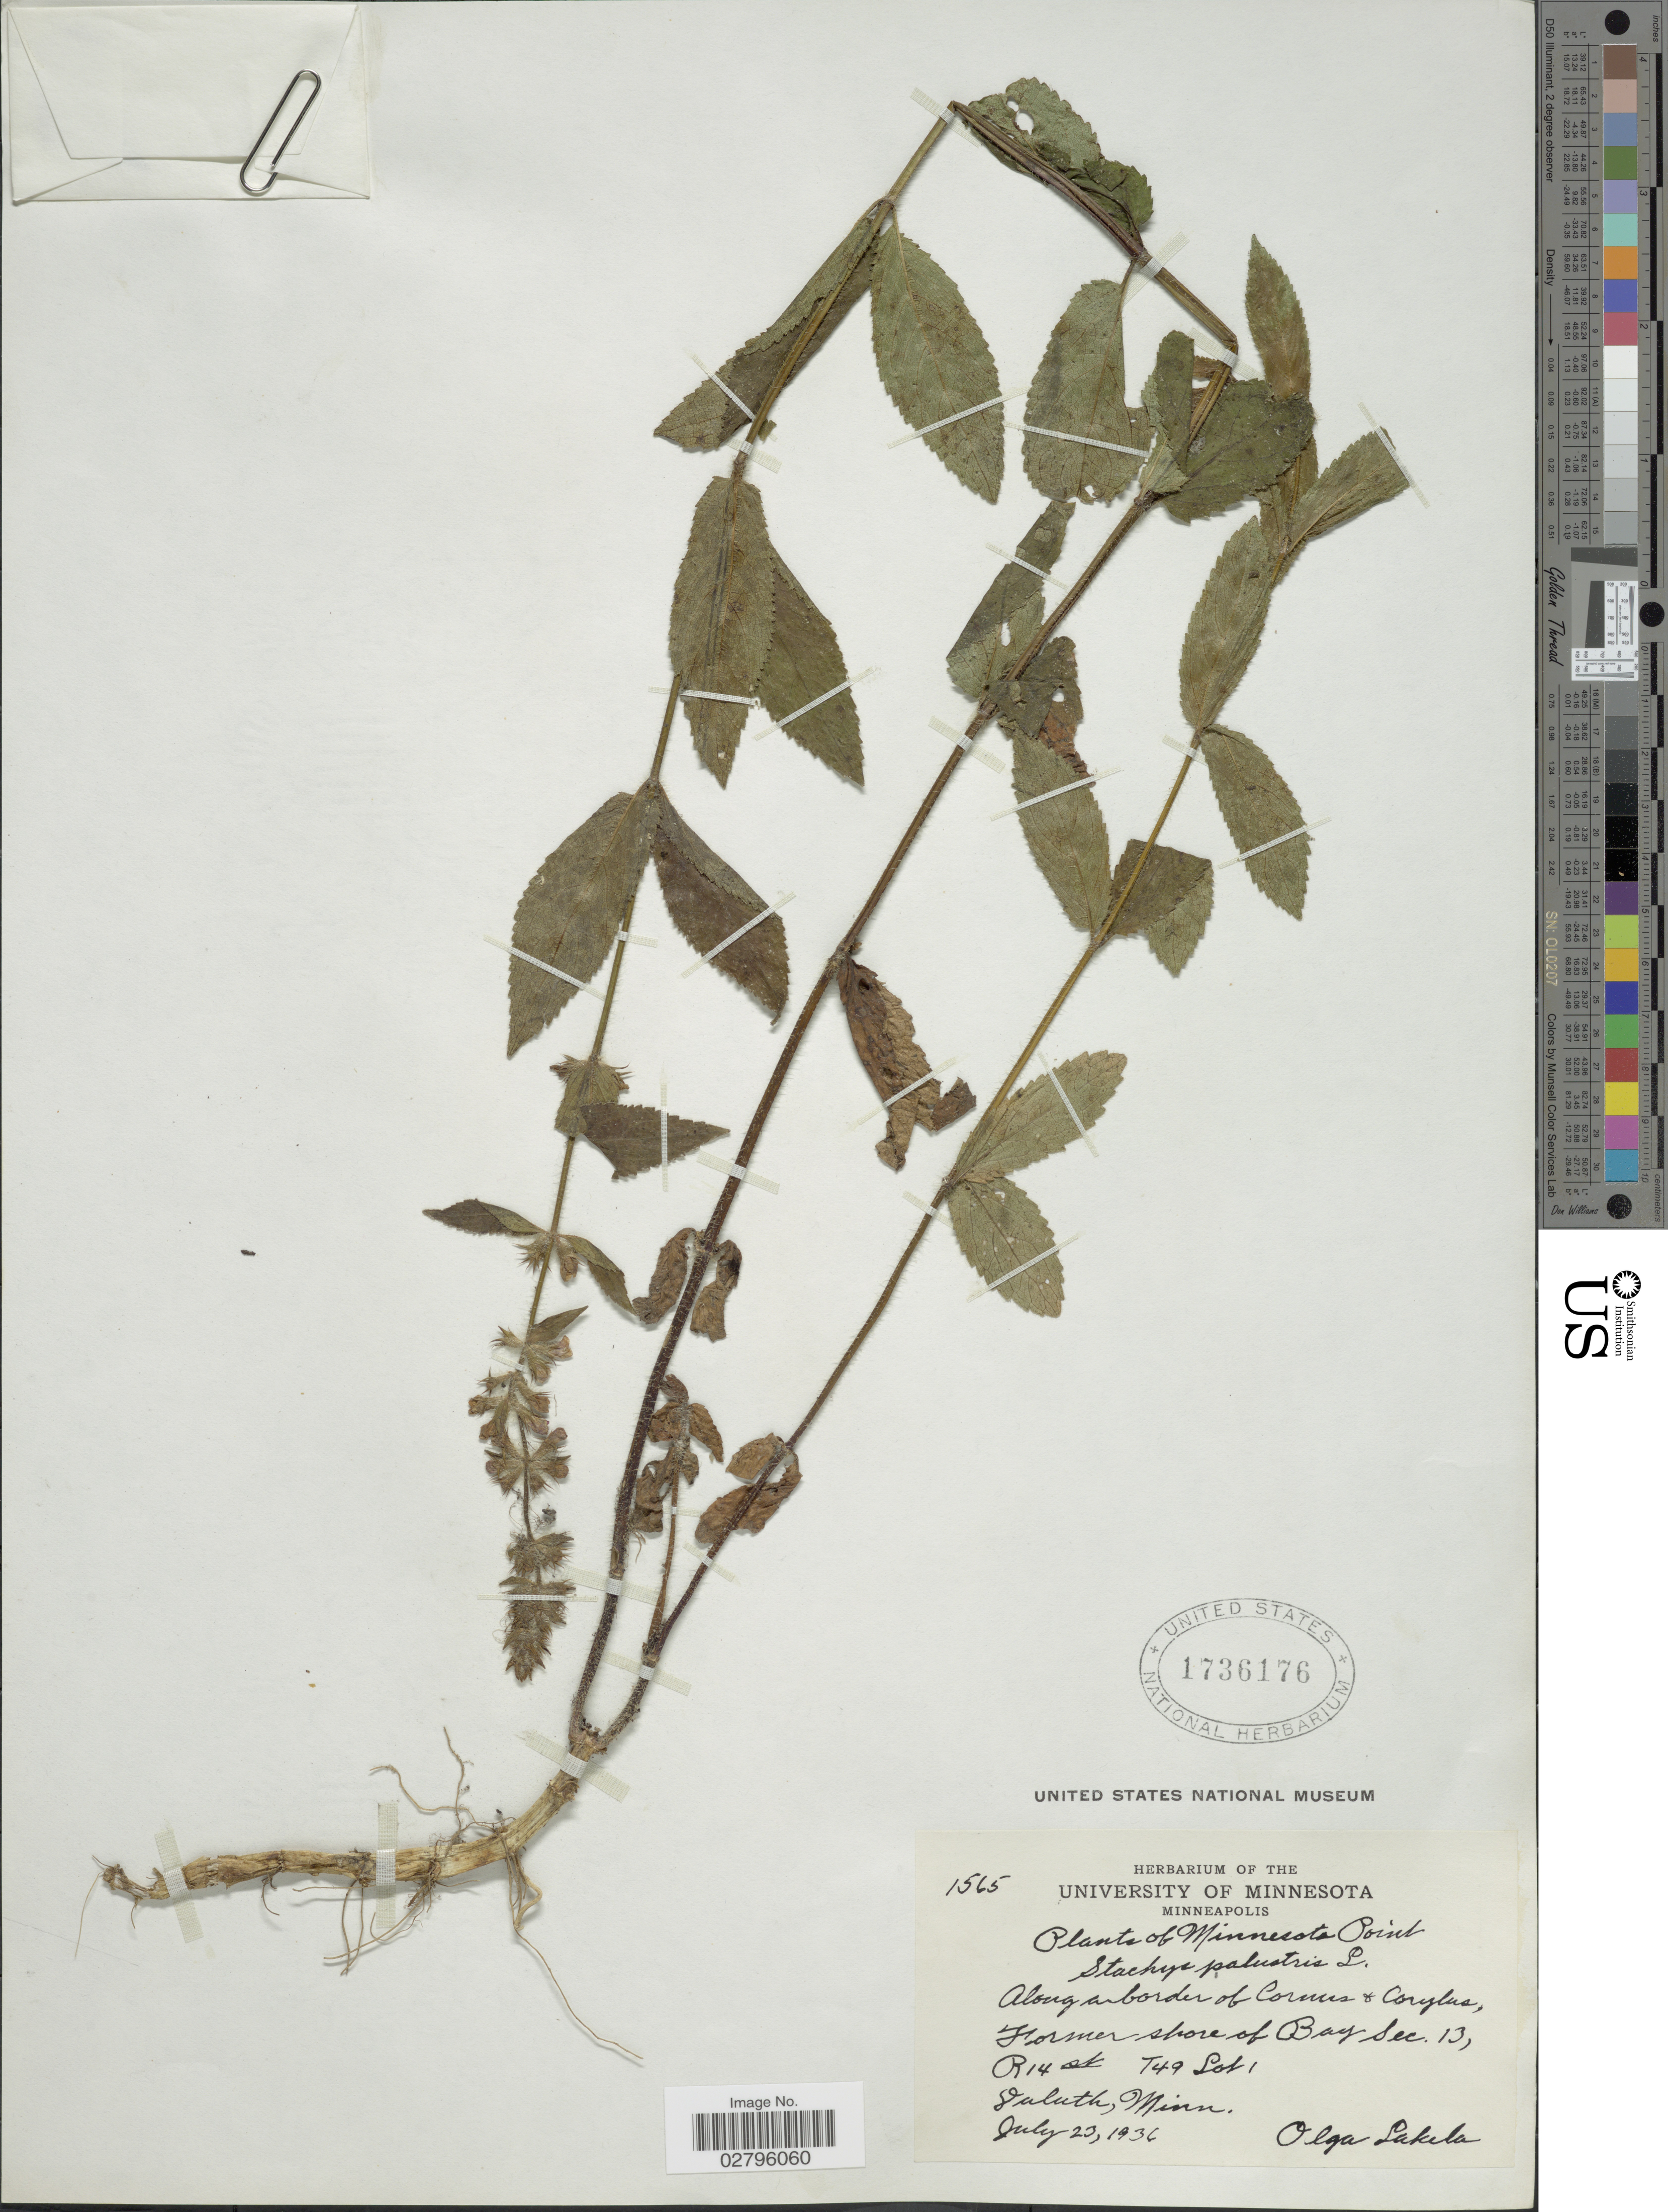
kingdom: Plantae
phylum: Tracheophyta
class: Magnoliopsida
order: Lamiales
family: Lamiaceae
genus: Stachys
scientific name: Stachys aspera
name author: Michx.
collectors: O. K. Lakela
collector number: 1565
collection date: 1936-07-23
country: United States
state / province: Minnesota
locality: Along a border of Cornus & Corylus, Former shore of Bay Sec. 13, R14 st T49 Lot 1, Duluth.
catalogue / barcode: US 1736176